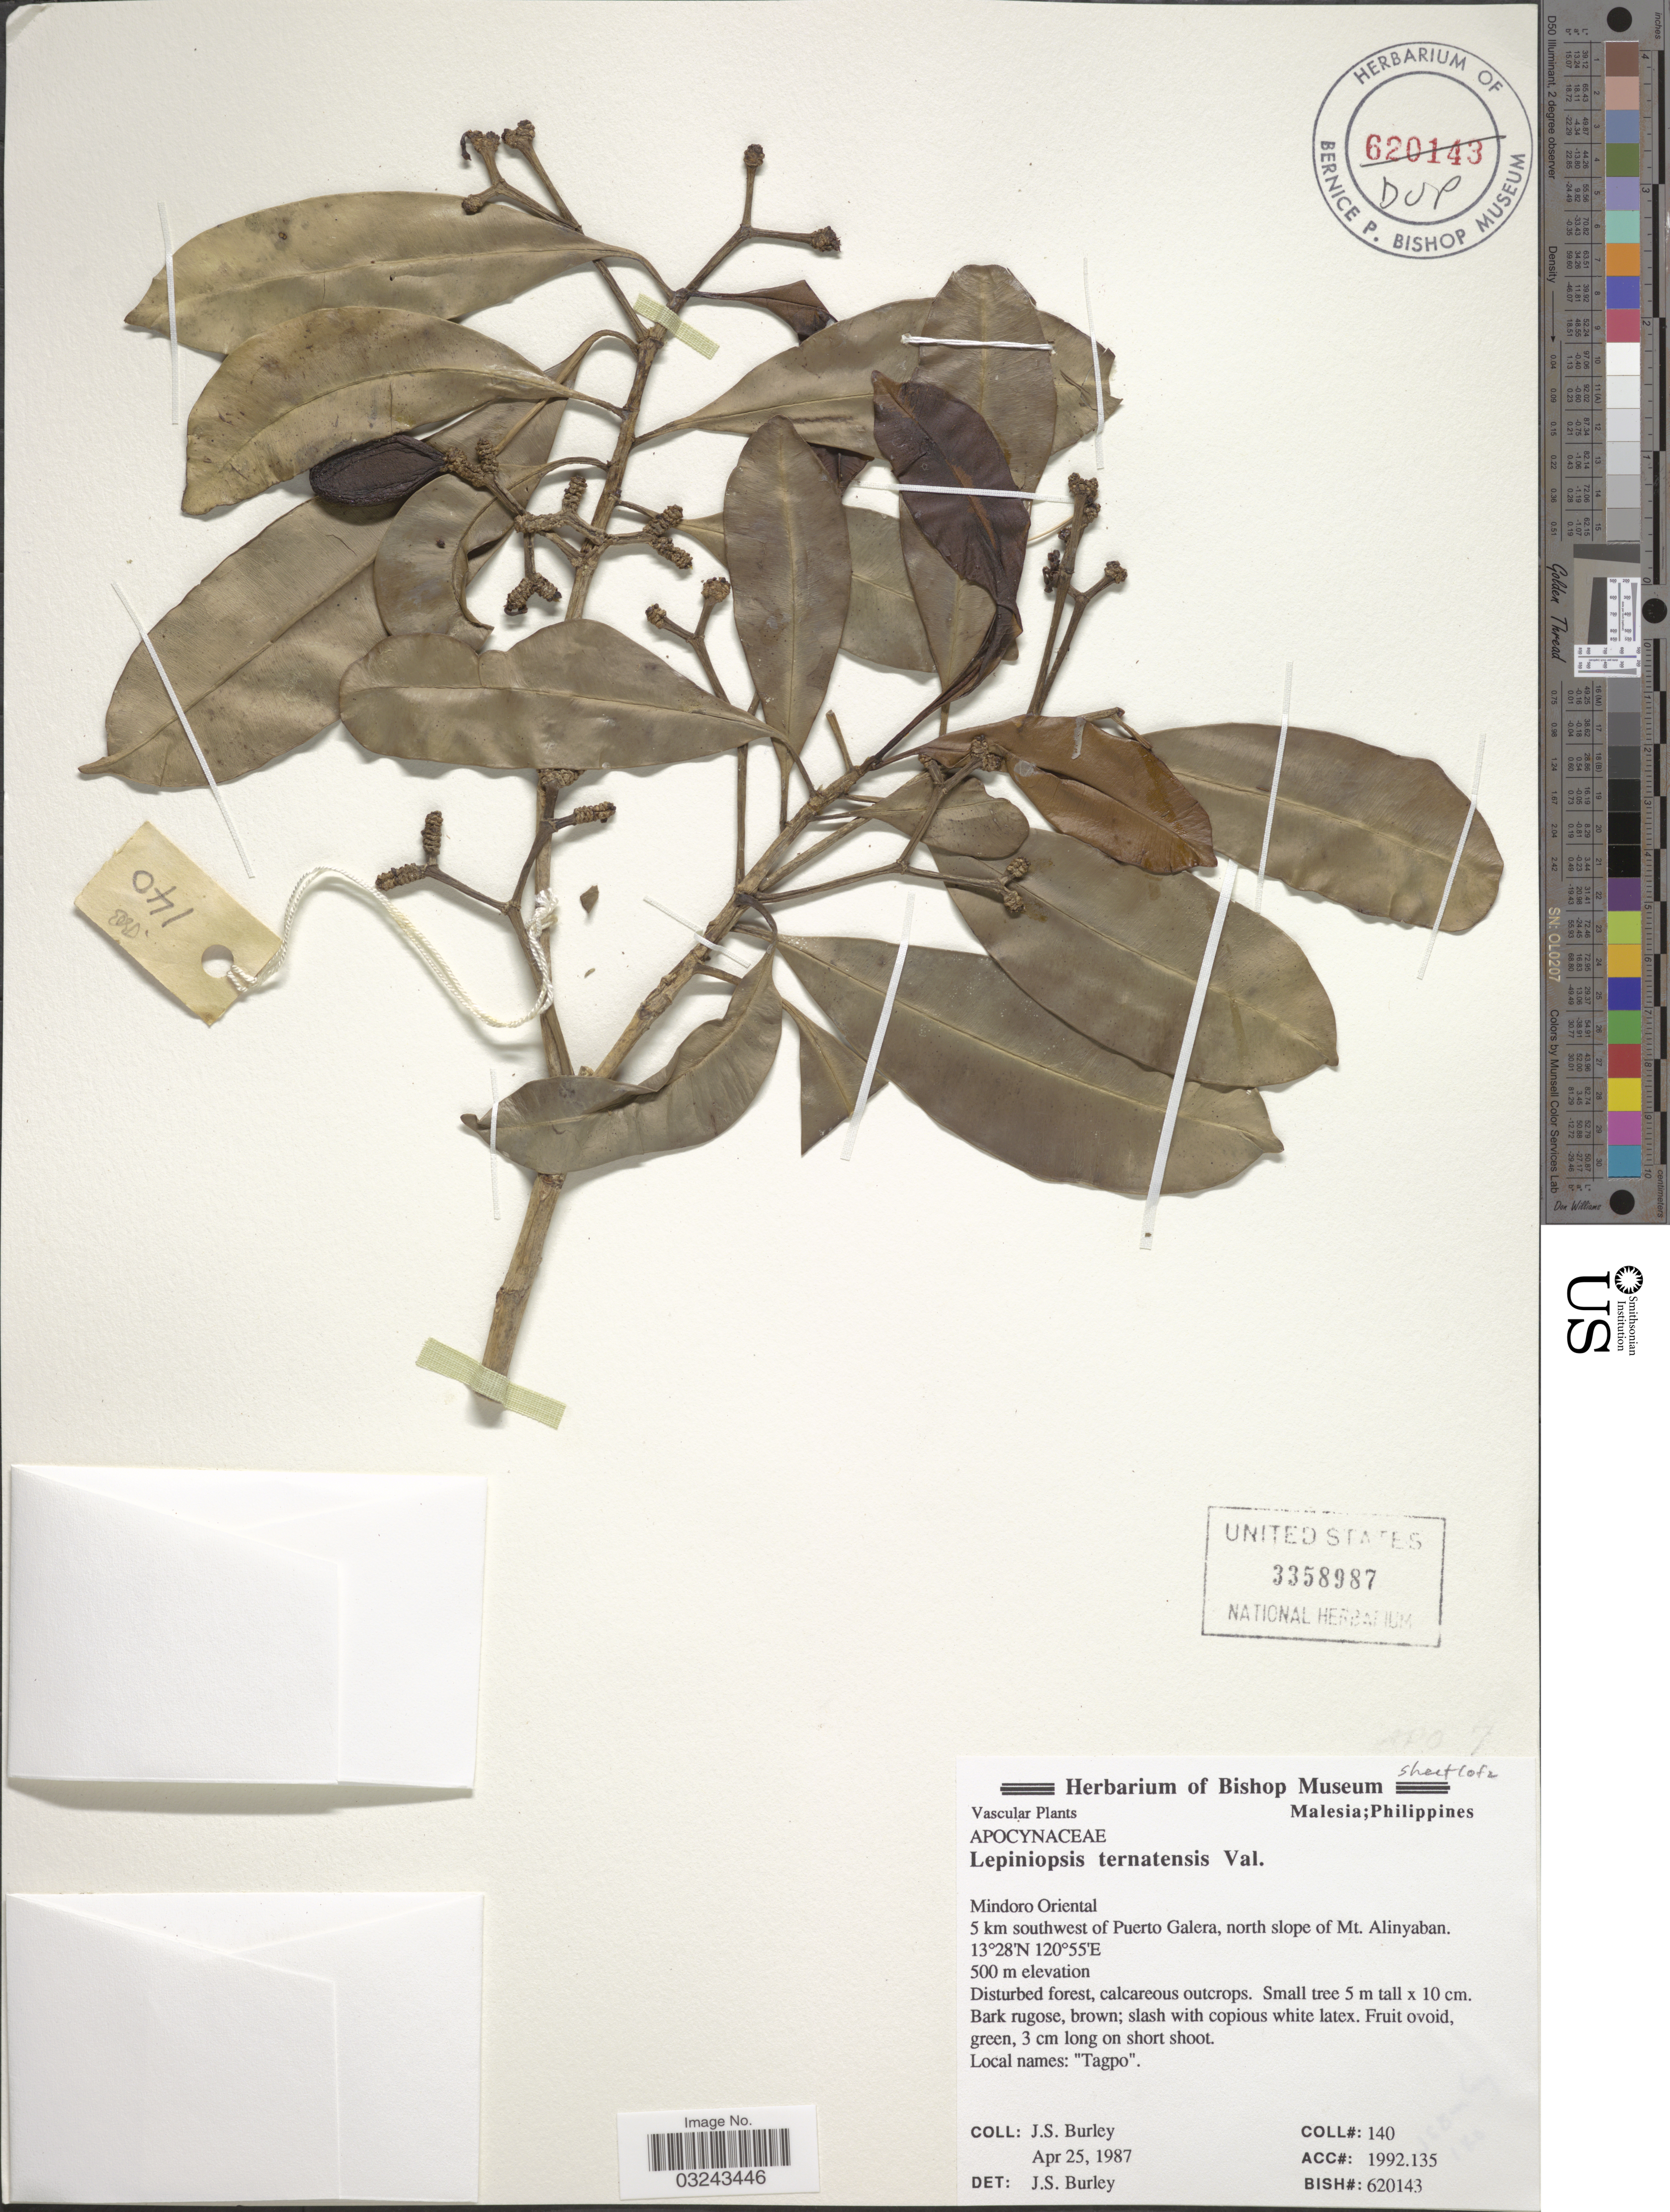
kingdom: Plantae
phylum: Tracheophyta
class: Magnoliopsida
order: Gentianales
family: Apocynaceae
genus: Lepiniopsis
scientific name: Lepiniopsis ternatensis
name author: Valeton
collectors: J. S. Burley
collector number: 140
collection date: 1987-04-25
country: Philippines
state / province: Mimaropa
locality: Mindoro Oriental, 5 km southwest of Puerto Galera, north slope of Mt. Alinyaban.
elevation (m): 500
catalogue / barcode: US 3358987